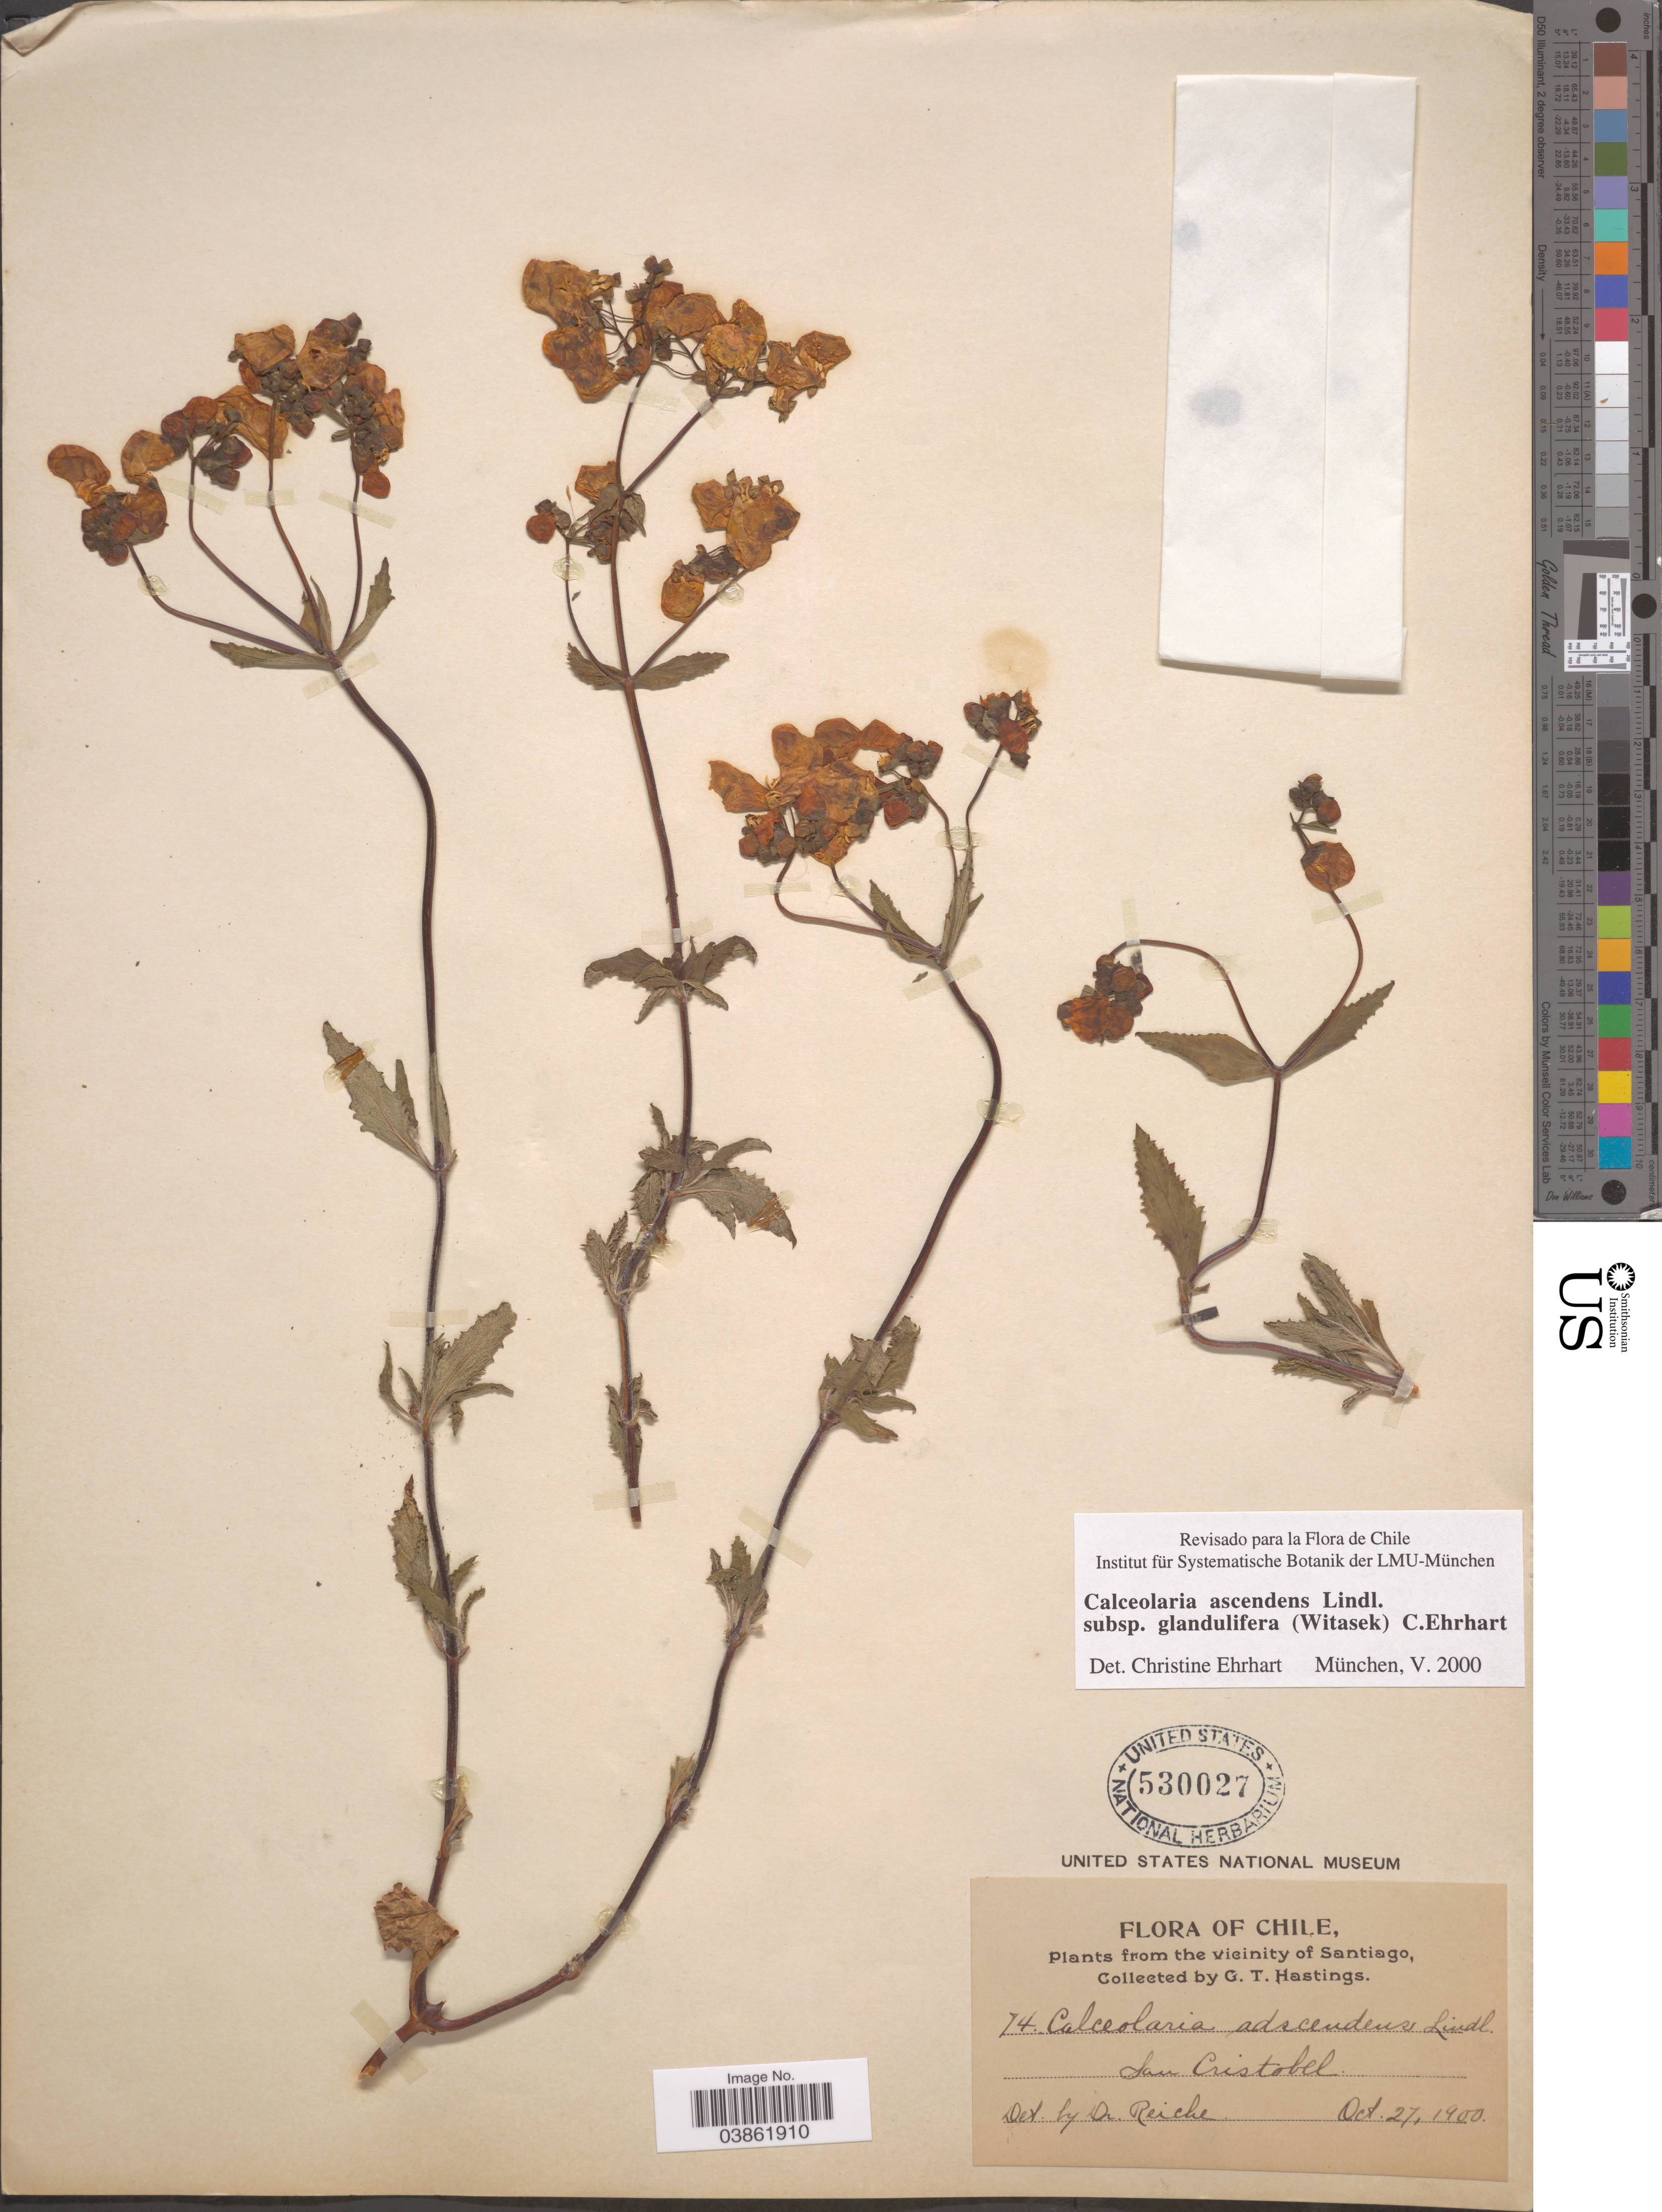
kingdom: Plantae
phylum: Tracheophyta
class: Magnoliopsida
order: Lamiales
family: Calceolariaceae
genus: Calceolaria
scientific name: Calceolaria ascendens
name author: Lindl.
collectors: G. Hastings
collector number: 74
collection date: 1900-10-27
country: Chile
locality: From the vicinity of Santiago. San Cristobal.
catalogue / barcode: US 530027